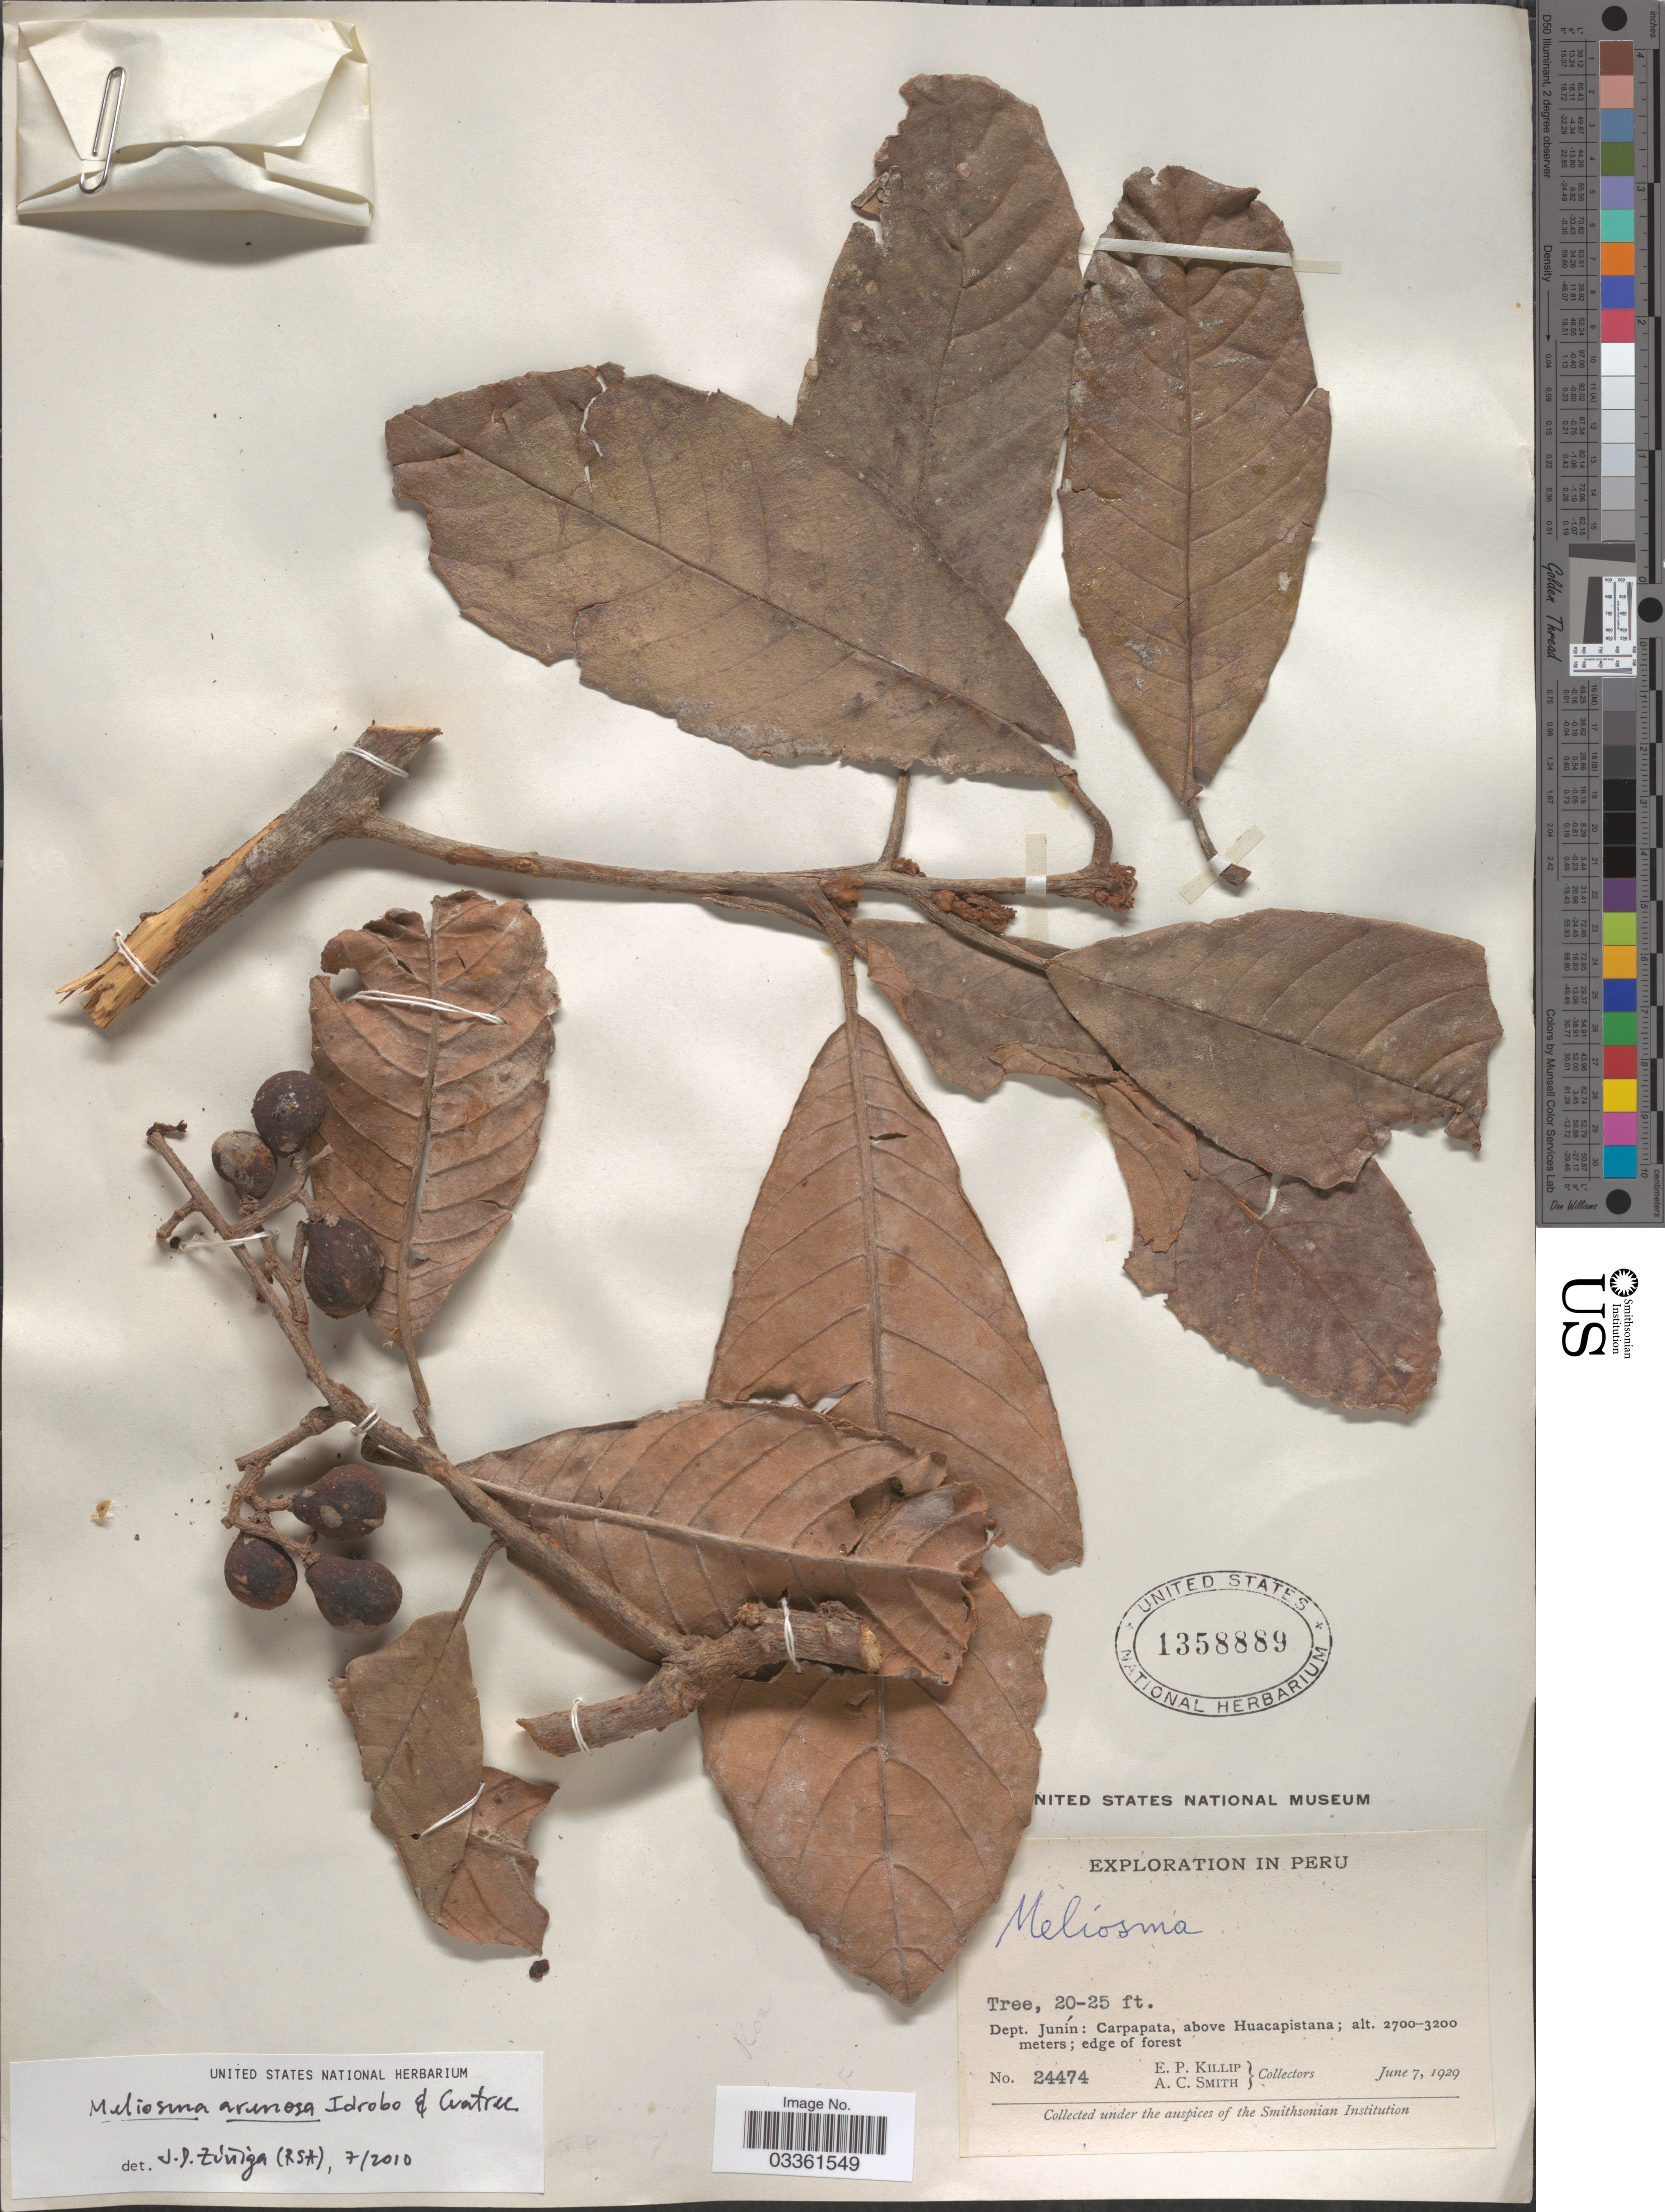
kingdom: Plantae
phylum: Tracheophyta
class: Magnoliopsida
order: Proteales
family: Sabiaceae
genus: Meliosma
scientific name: Meliosma arenosa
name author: Idrobo & Cuatrec.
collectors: E. P. Killip & A. C. Smith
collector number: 24474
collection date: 1929-06-07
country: Peru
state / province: Junín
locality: Dept. Junín: Carpapata, above Huacapistana.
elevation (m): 2700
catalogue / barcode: US 1358889